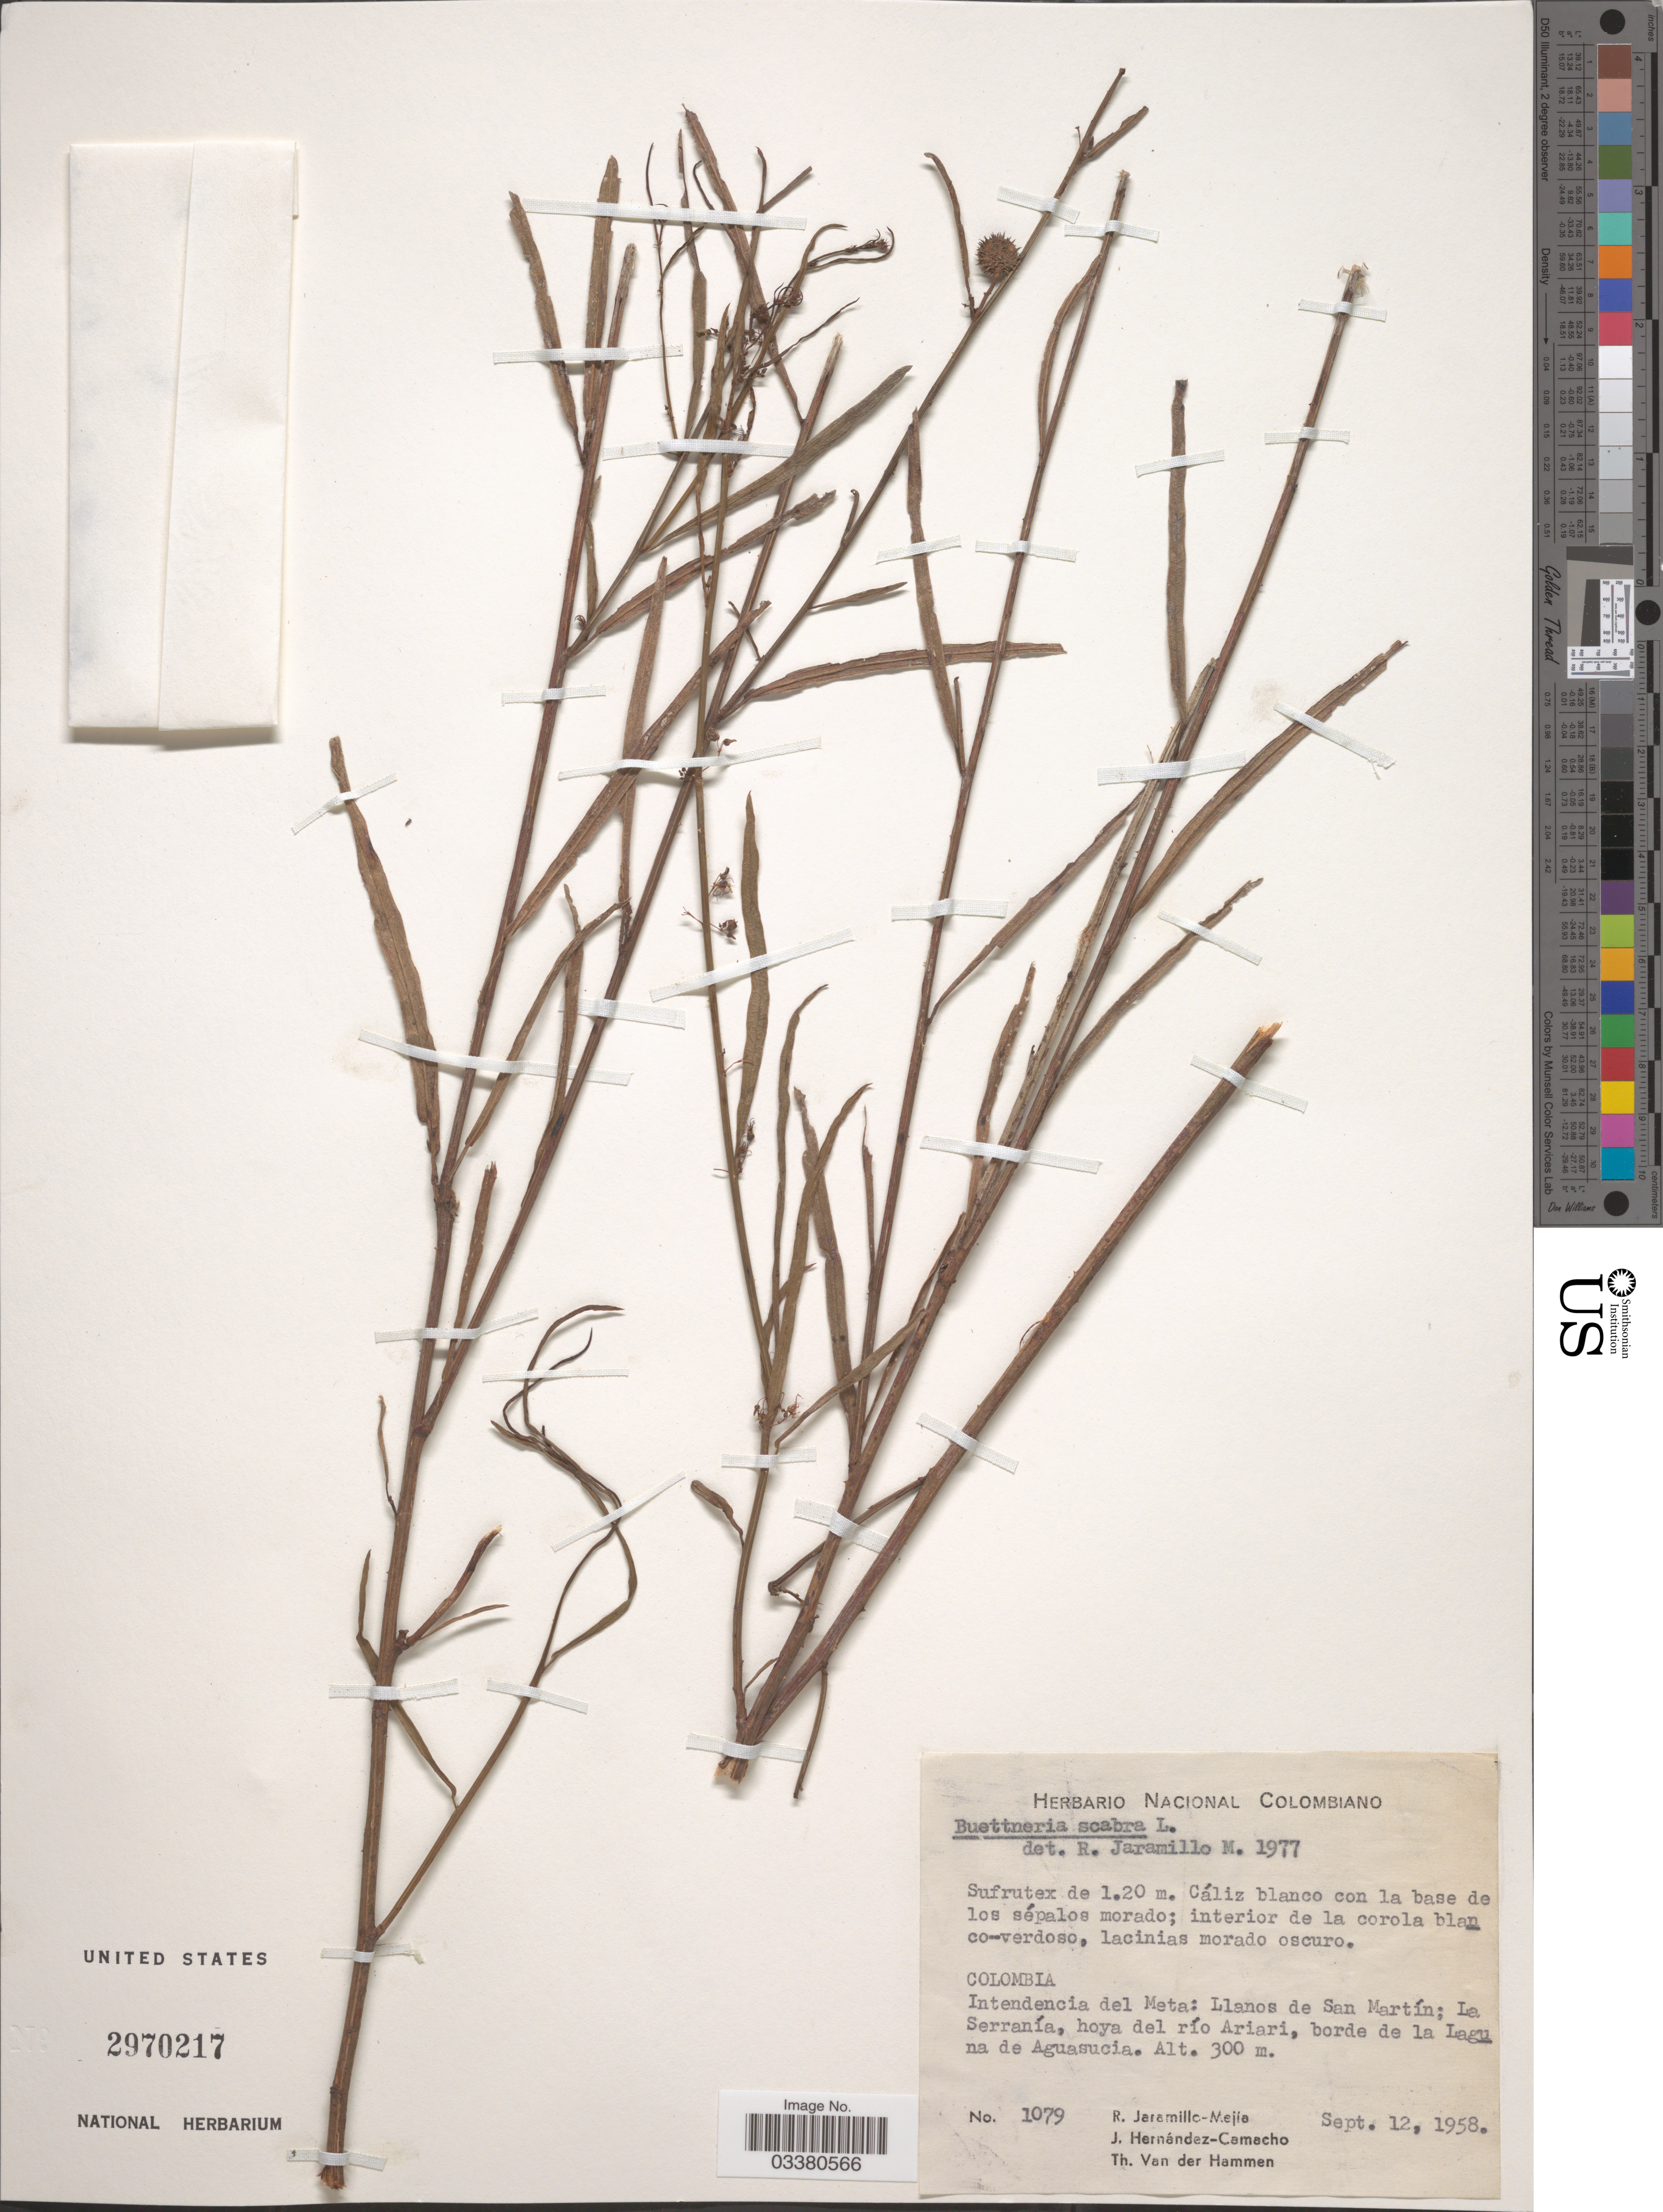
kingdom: Plantae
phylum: Tracheophyta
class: Magnoliopsida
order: Malvales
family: Malvaceae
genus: Byttneria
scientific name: Byttneria scabra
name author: L.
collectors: R. Jaramillo M., J. Hernández-Camacho & T. Van der Hammen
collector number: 1079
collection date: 1958-09-12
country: Colombia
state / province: Meta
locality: Intendencia del Meta: Llanos de San Martín; La Serranía, hoya del río Ariari, borde de la Laguna de Aguasucia.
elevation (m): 300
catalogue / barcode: US 2970217